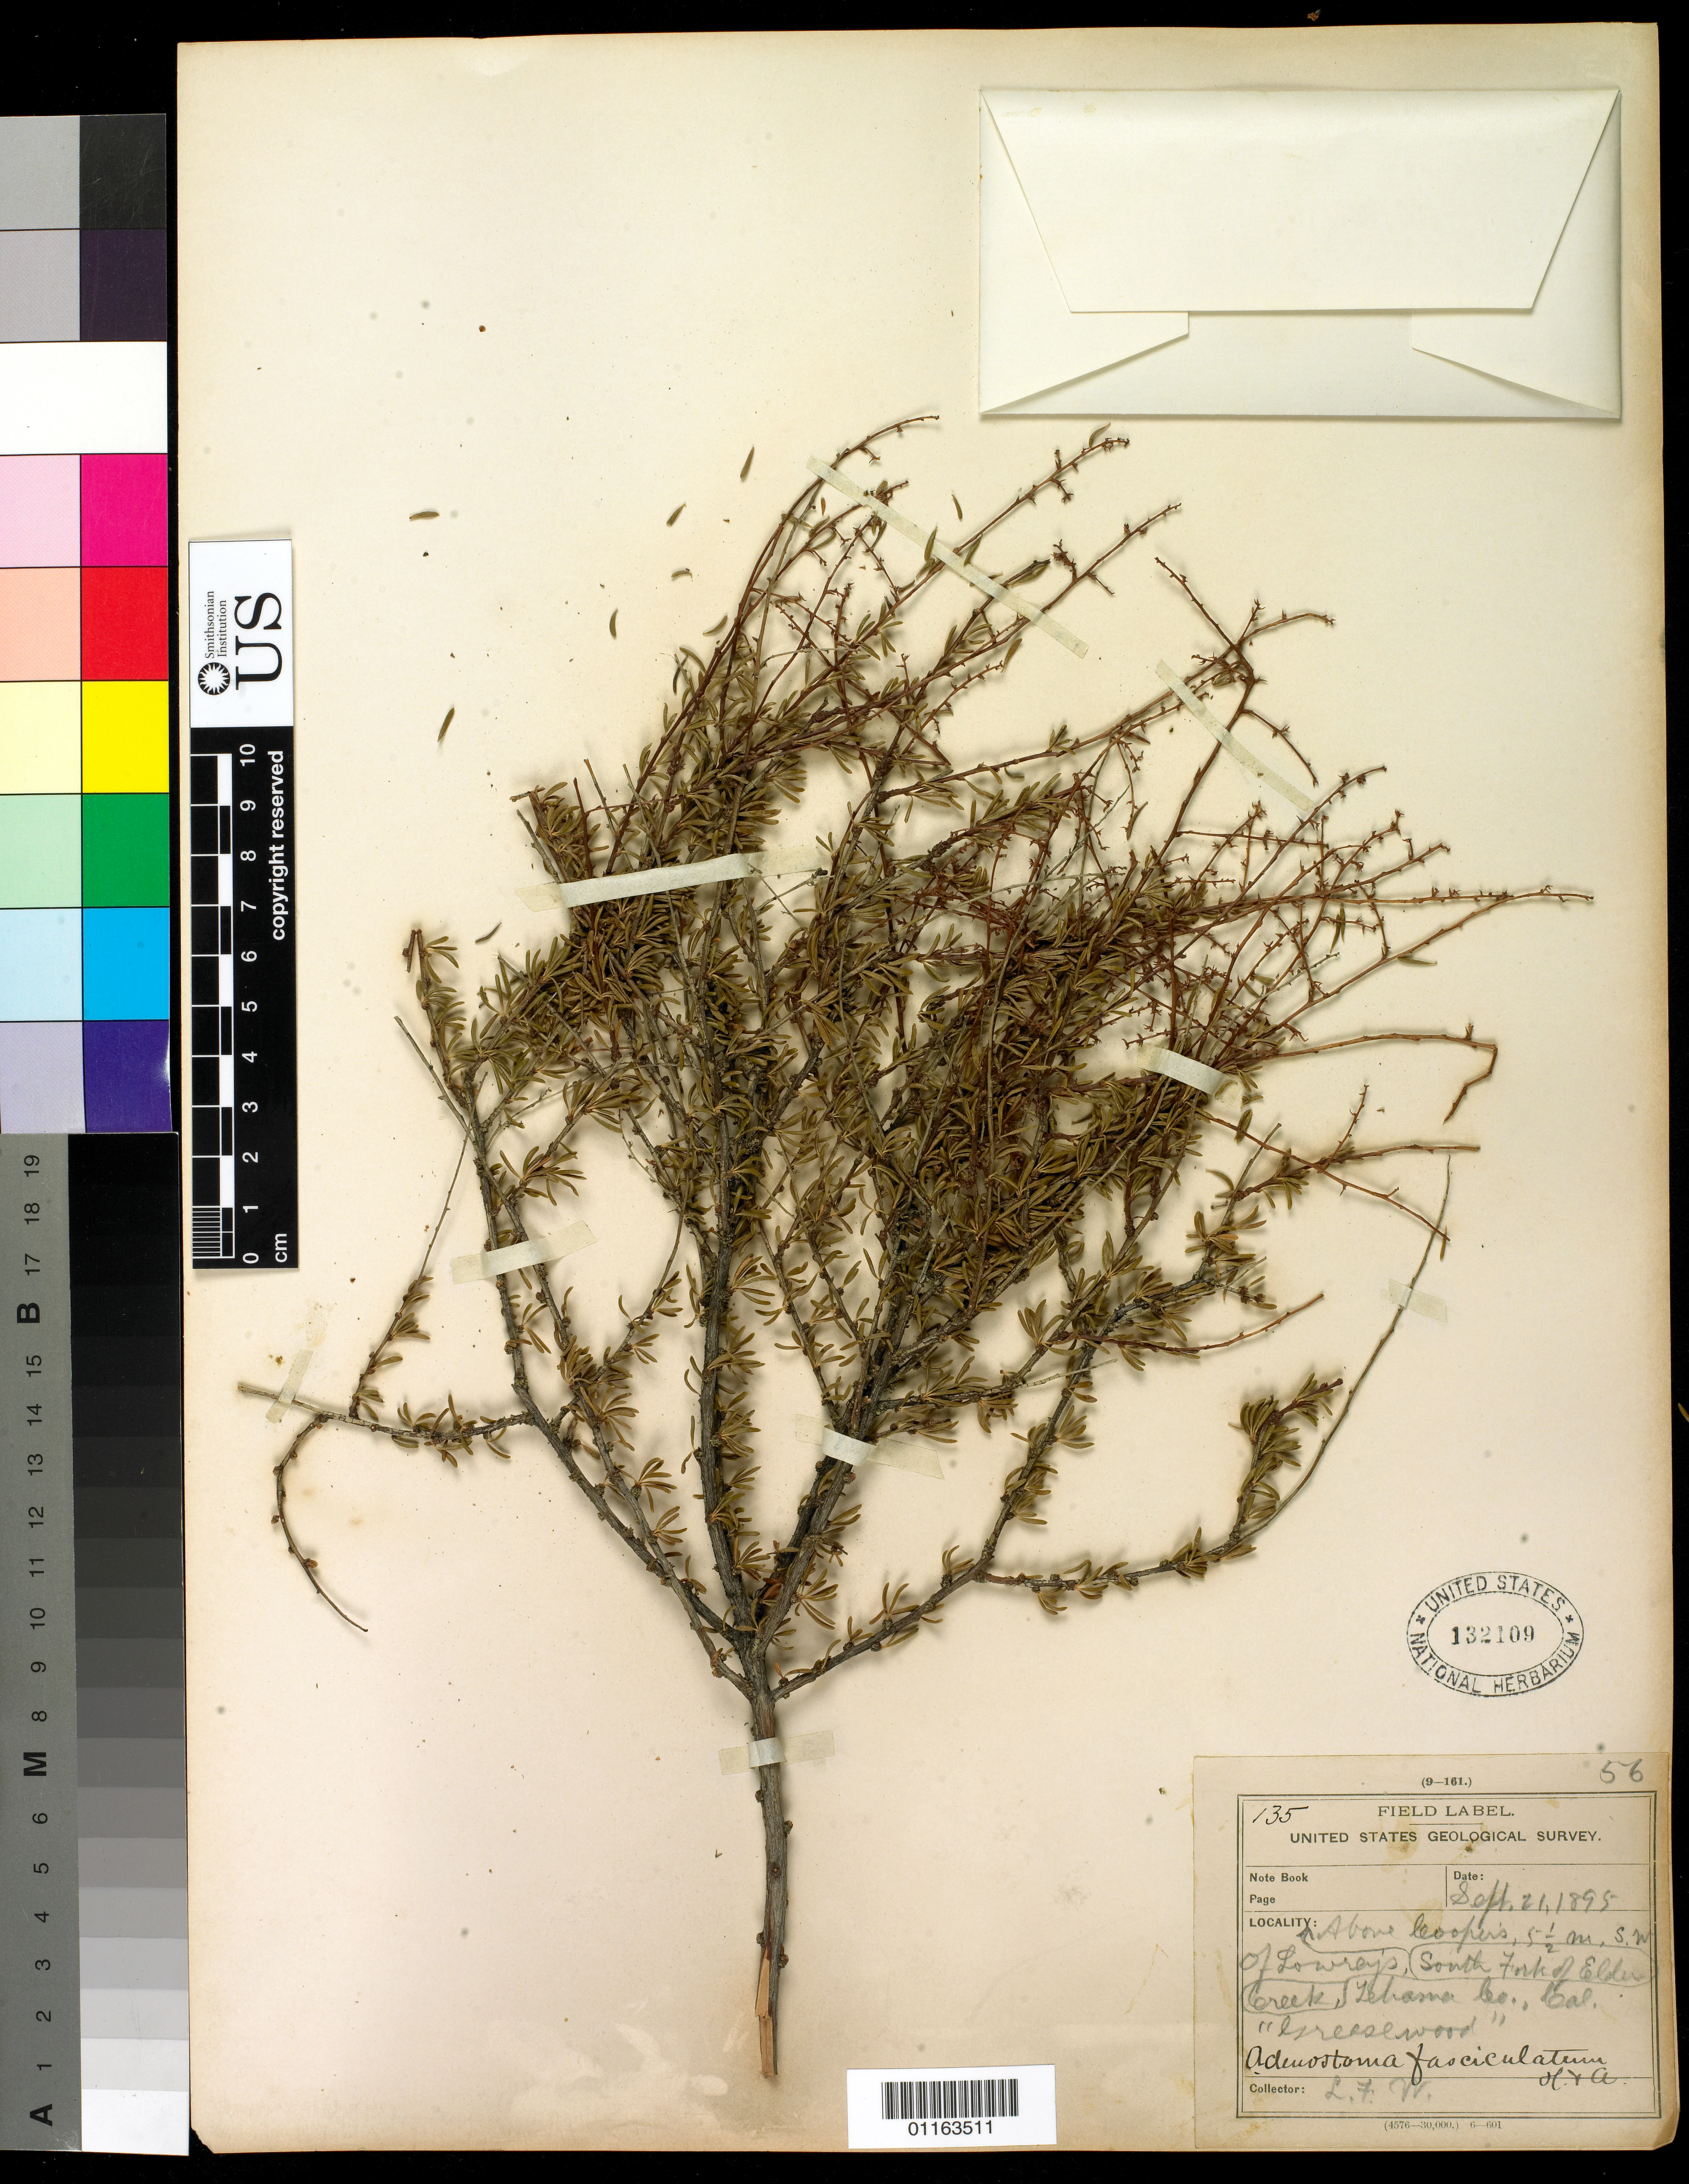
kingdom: Plantae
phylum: Tracheophyta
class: Magnoliopsida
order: Rosales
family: Rosaceae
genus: Adenostoma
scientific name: Adenostoma fasciculatum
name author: Hook. & Arn.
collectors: L. F. Ward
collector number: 135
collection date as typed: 21 Sep 1895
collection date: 1895-09-21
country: United States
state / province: California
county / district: Tehama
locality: South fork of Elder Creek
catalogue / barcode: US 132109